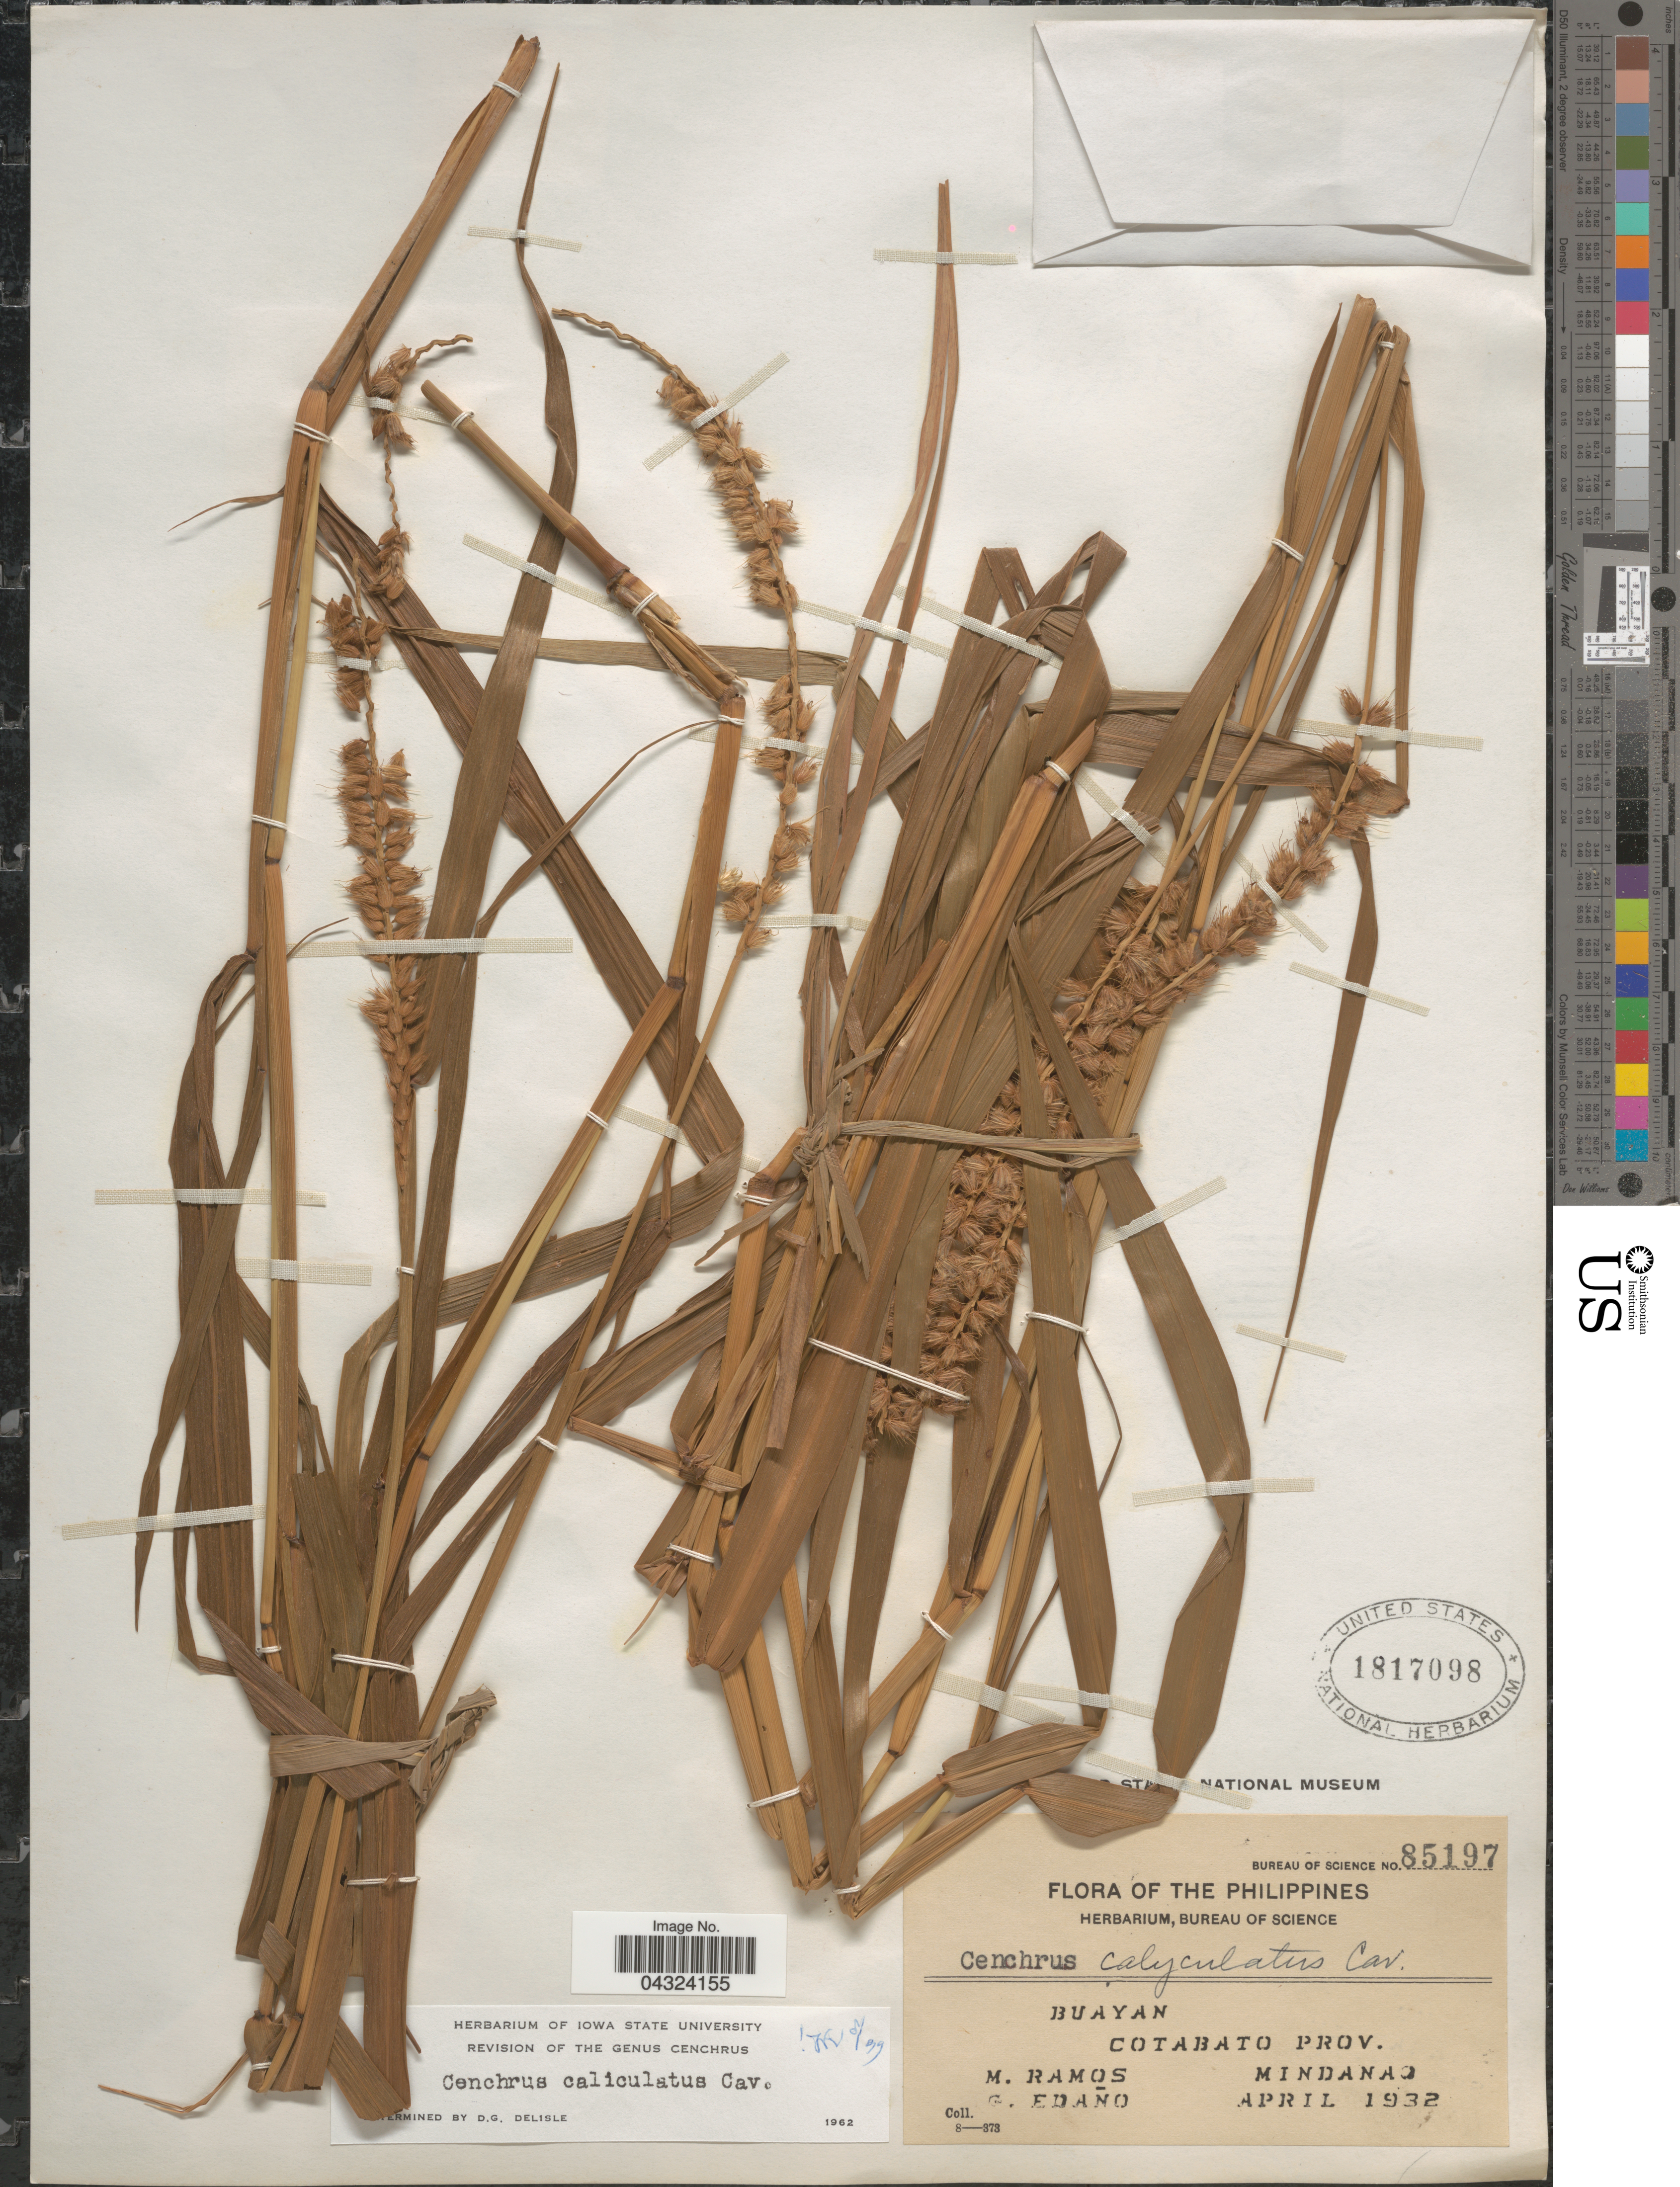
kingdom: Plantae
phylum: Tracheophyta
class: Liliopsida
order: Poales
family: Poaceae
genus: Cenchrus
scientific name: Cenchrus caliculatus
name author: Cav.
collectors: M. Ramos & G. Edaño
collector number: Bureau Of Science 85197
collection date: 1932-04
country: Philippines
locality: Buayan. Cotabato Prov. Mindanao.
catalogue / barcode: US 1817098